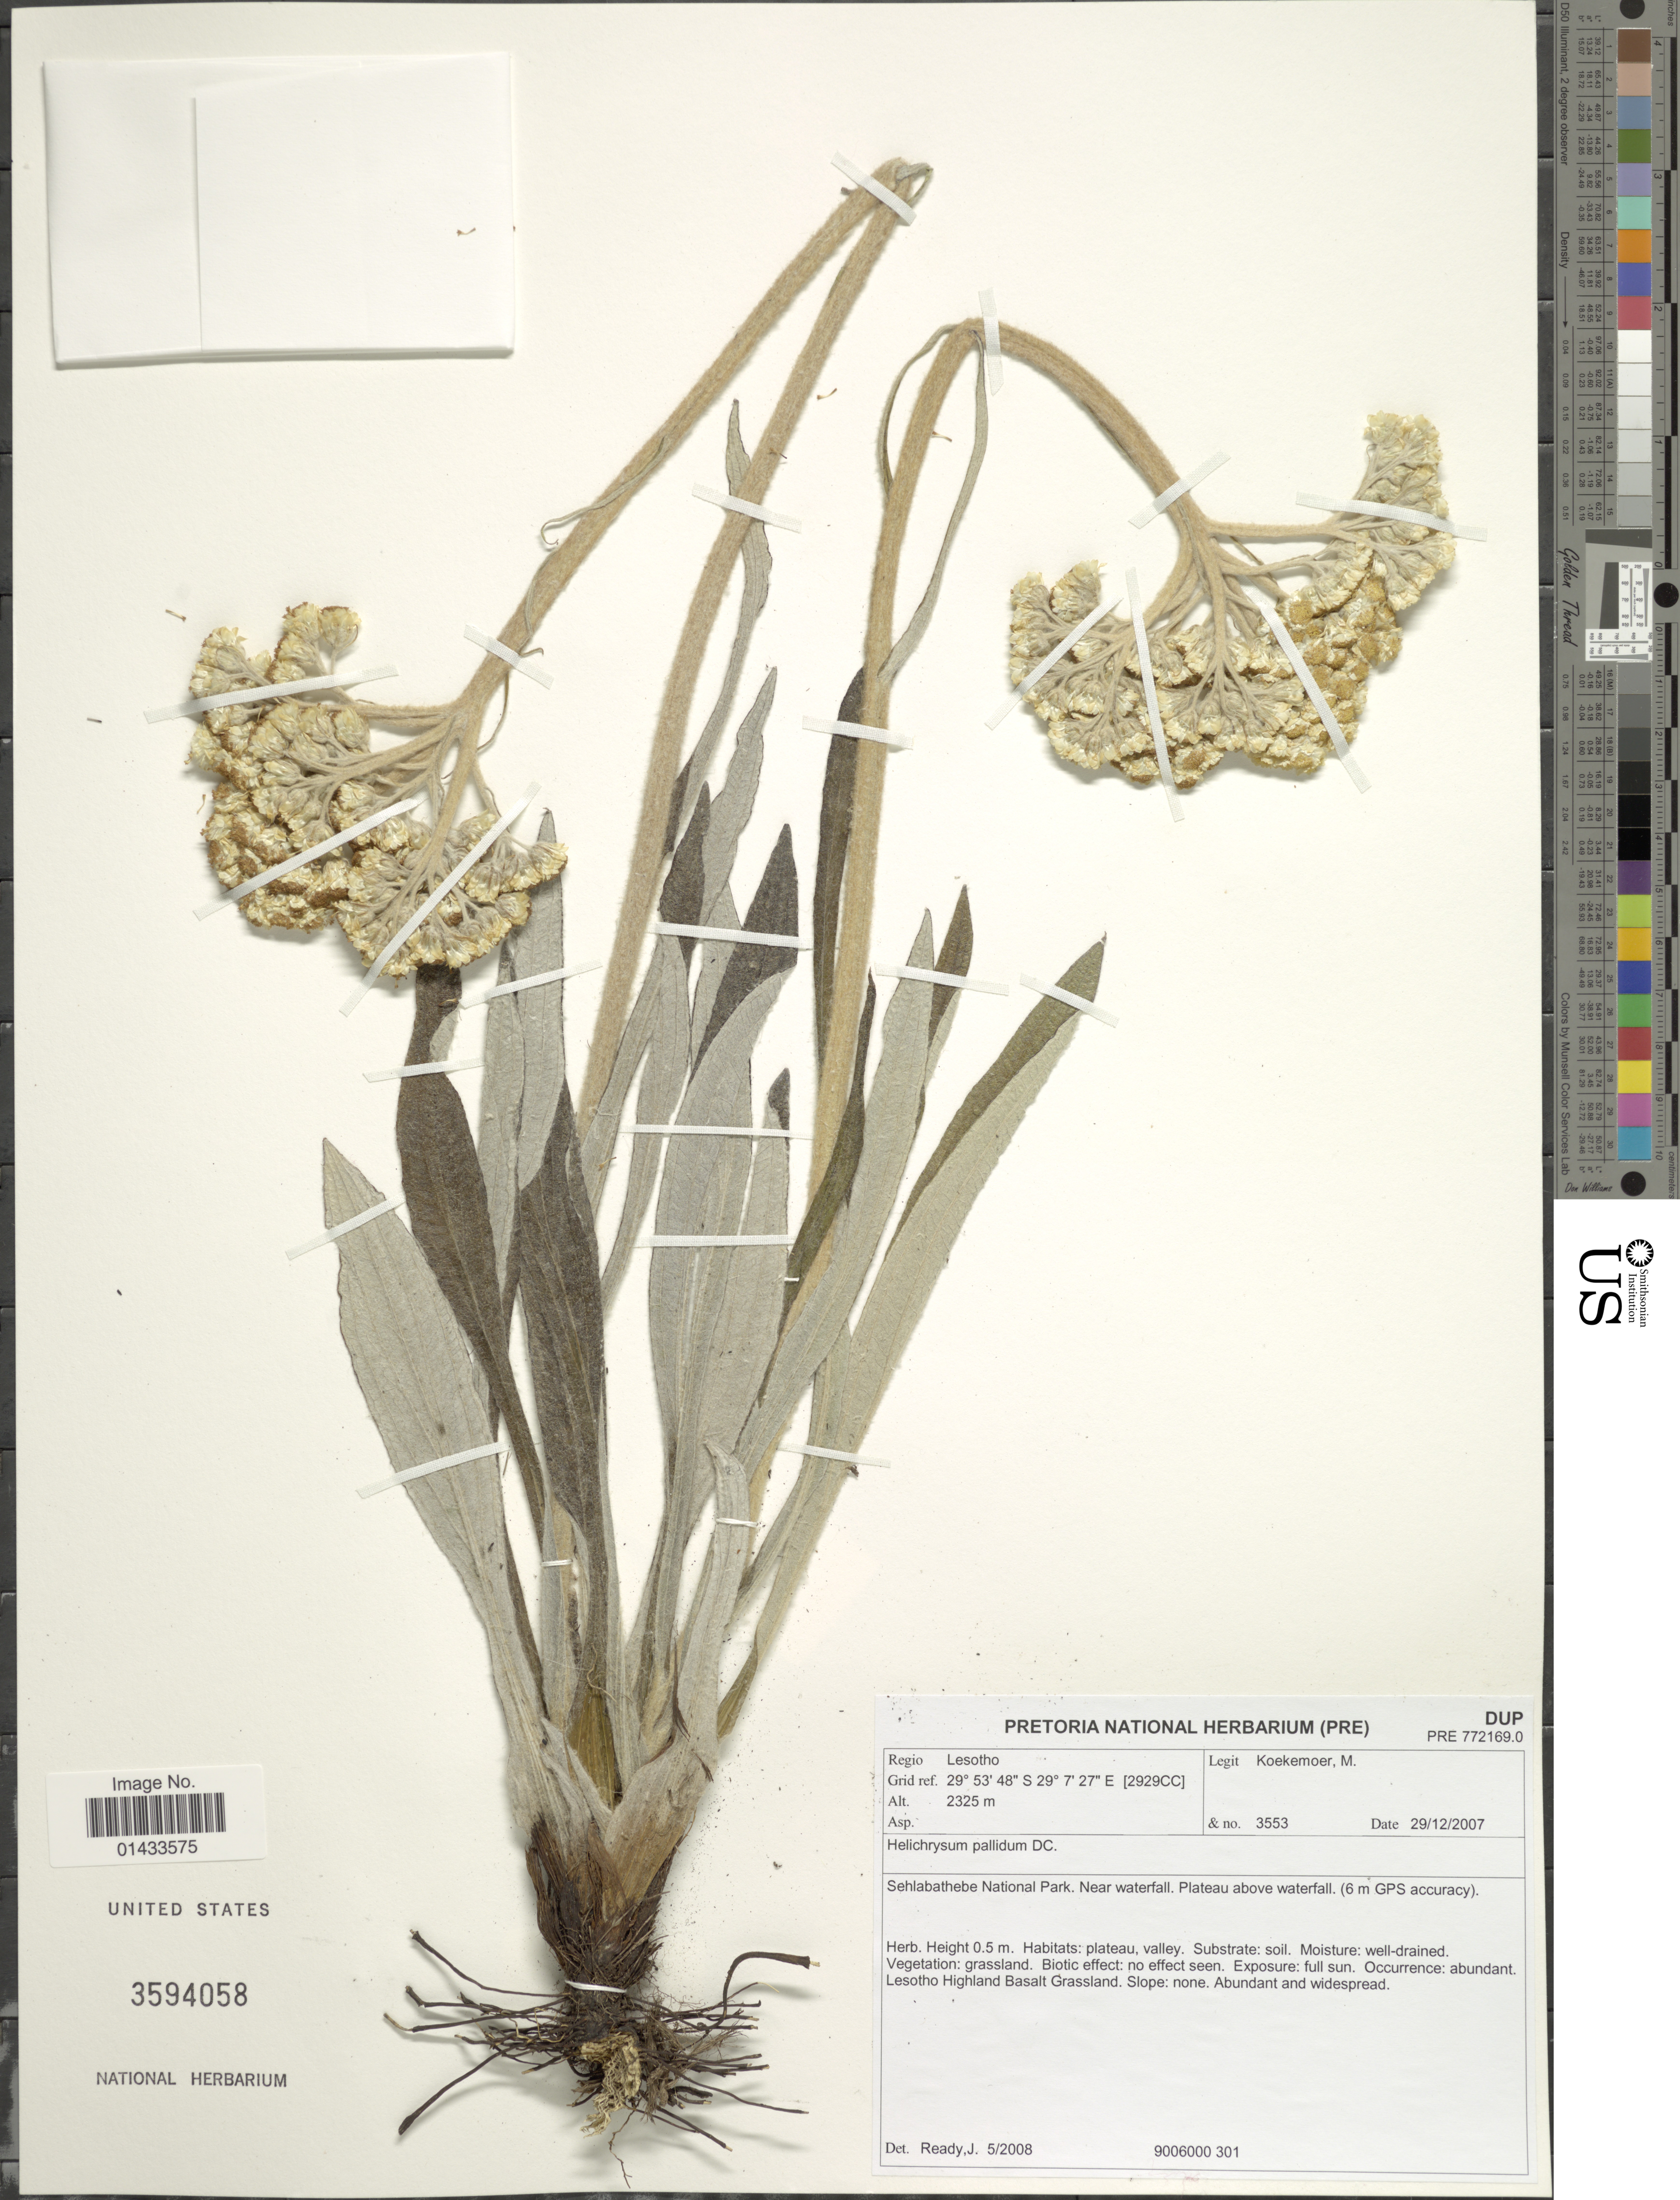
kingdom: Plantae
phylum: Tracheophyta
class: Magnoliopsida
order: Asterales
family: Asteraceae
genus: Helichrysum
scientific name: Helichrysum pallidum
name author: DC.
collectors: M. Koekemoer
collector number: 3553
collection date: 2007-12-29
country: Lesotho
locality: Regio Lesotho, grid ref. [2929CC], Sehlabathebe National Park, Near waterfall, Plateau above waterfall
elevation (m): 2325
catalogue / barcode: US 3594058